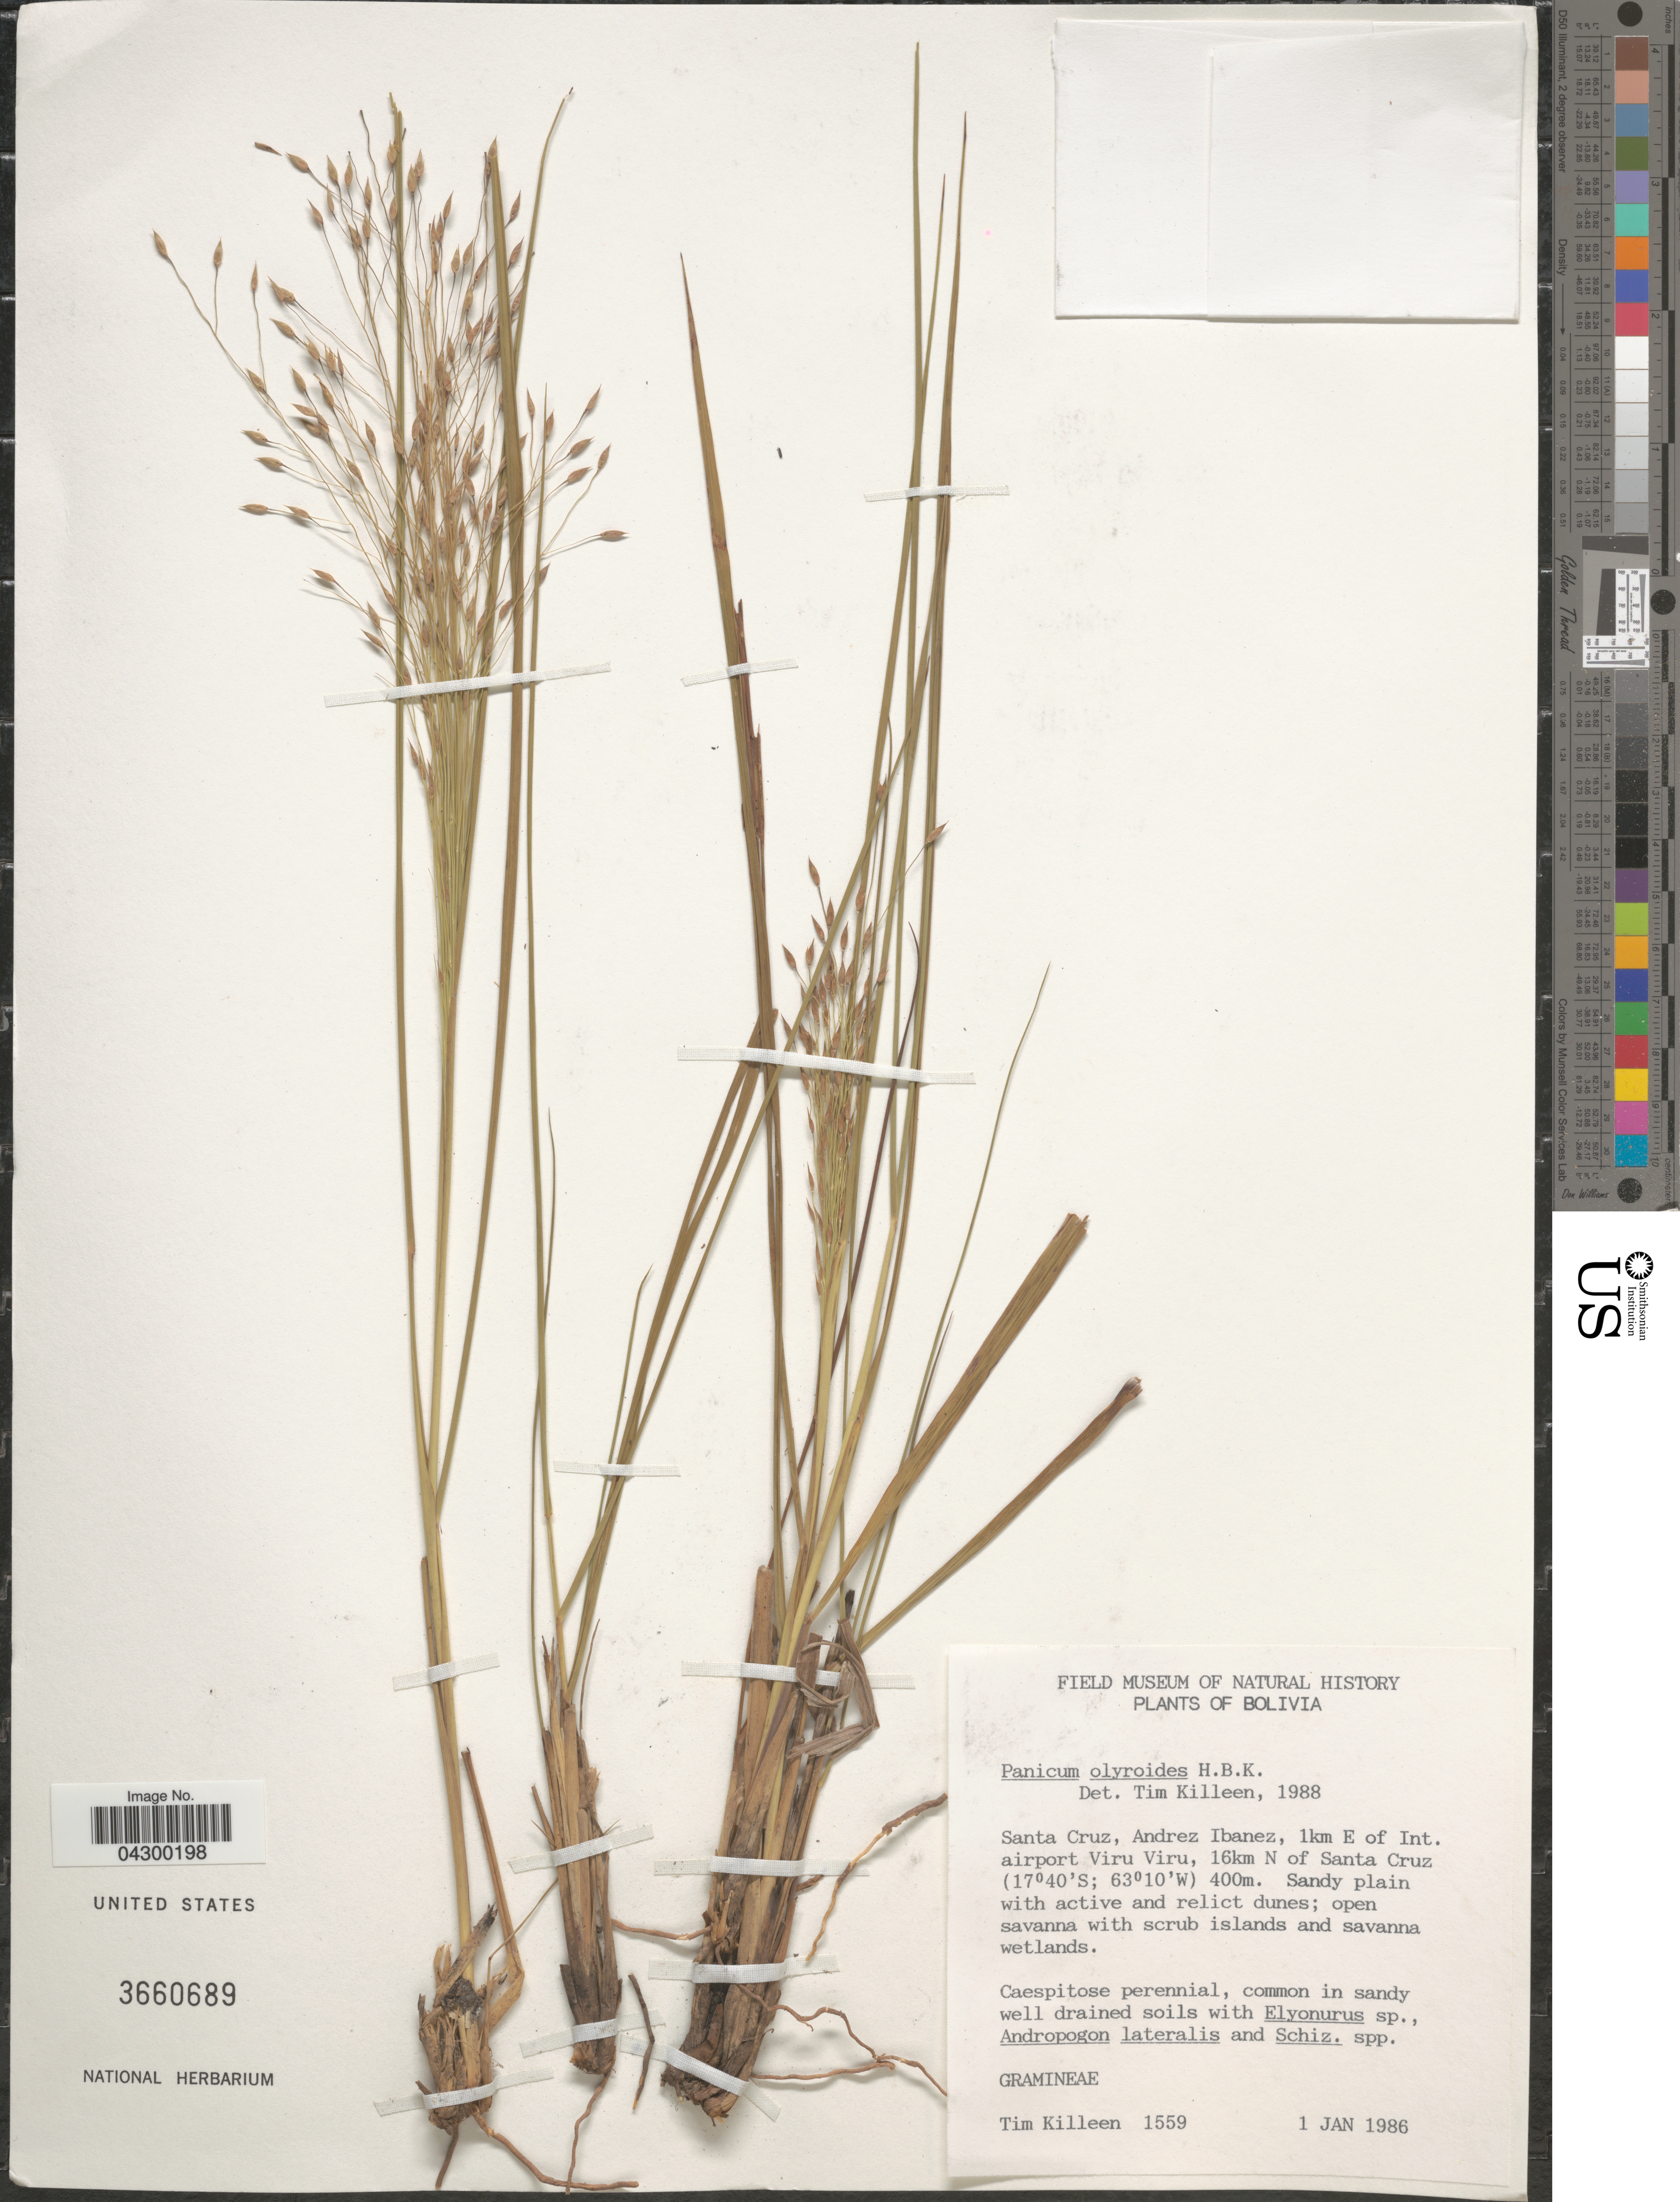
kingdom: Plantae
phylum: Tracheophyta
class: Liliopsida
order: Poales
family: Poaceae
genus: Panicum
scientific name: Panicum olyroides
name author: Kunth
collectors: T. J. Killeen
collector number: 1559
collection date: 1986-01-01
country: Bolivia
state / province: Santa Cruz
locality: Andrez Ibanez, 1km E of Int. airport Viru Viru, 16km N of Santa Cruz.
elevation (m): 400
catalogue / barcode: US 3660689